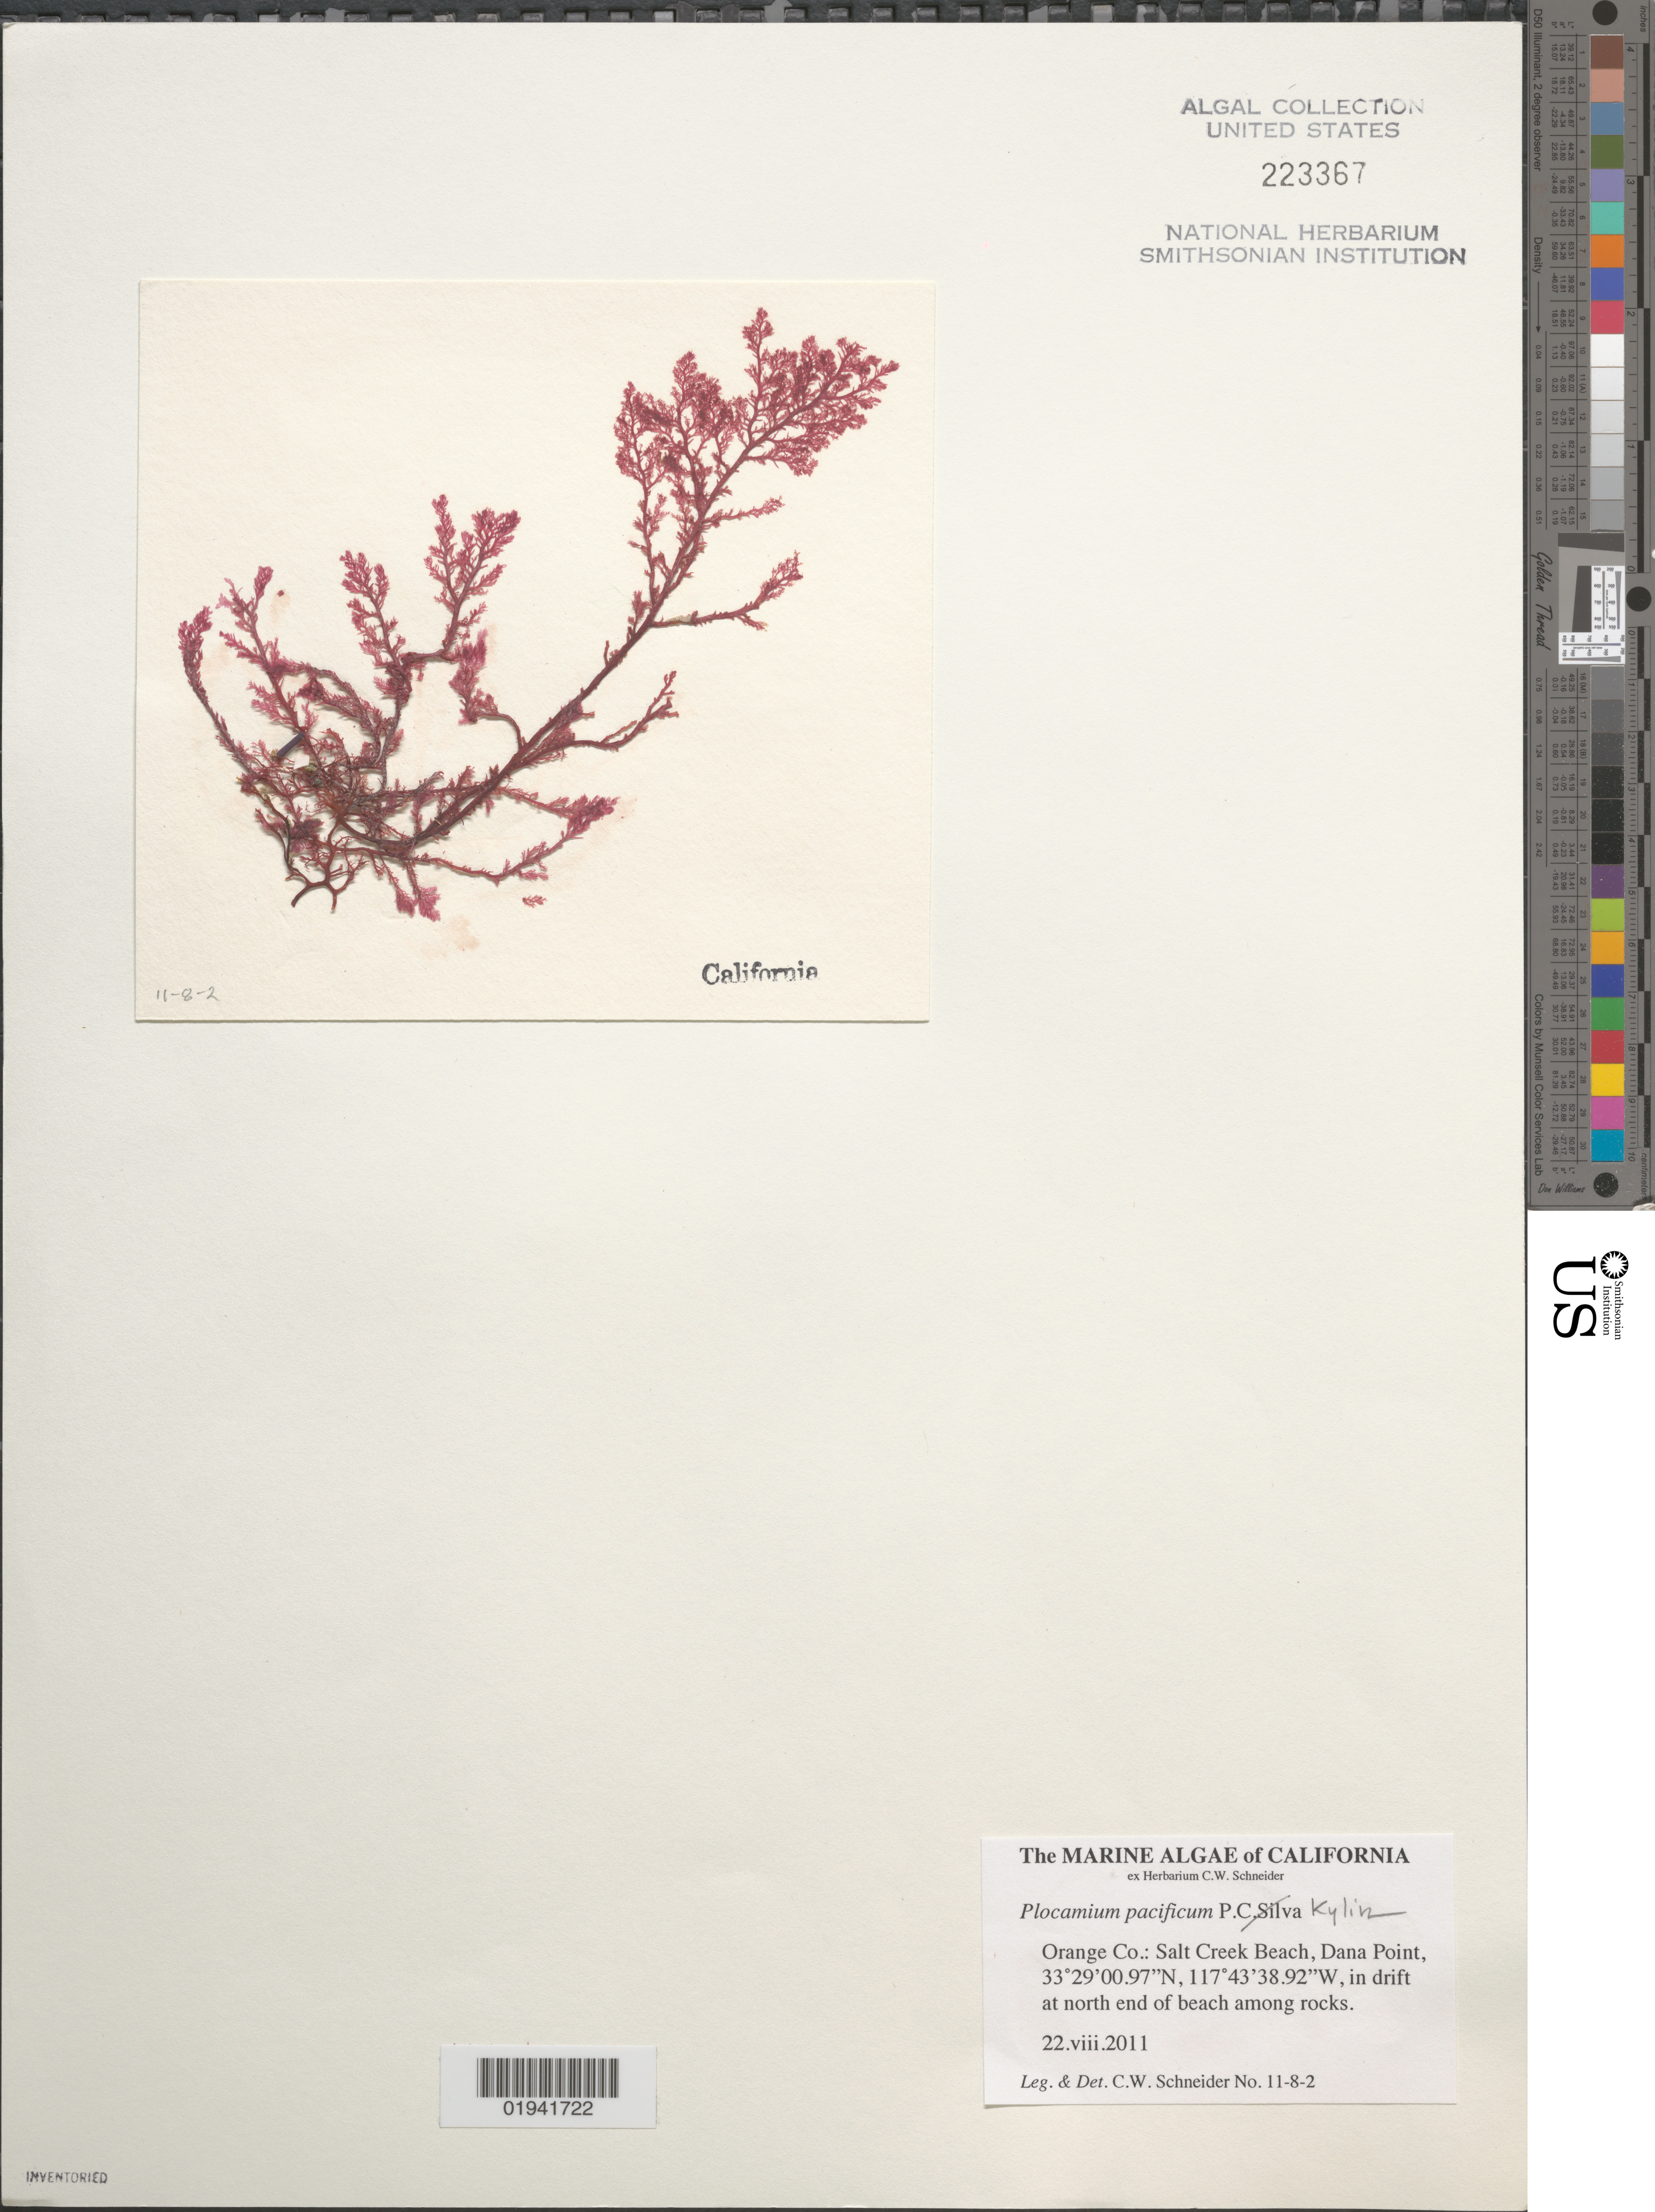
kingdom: Plantae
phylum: Rhodophyta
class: Florideophyceae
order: Plocamiales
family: Plocamiaceae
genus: Plocamium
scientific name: Plocamium pacificum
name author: Kylin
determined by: Schneider, C. W.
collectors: C. W. Schneider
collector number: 11-8-2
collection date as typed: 22 Aug 2011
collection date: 2011-08-22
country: United States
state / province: California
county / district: Orange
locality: Salt Creek Beach, Dana Point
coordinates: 33 29'00.97"N, 117 43'38.92"W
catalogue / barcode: US 223367